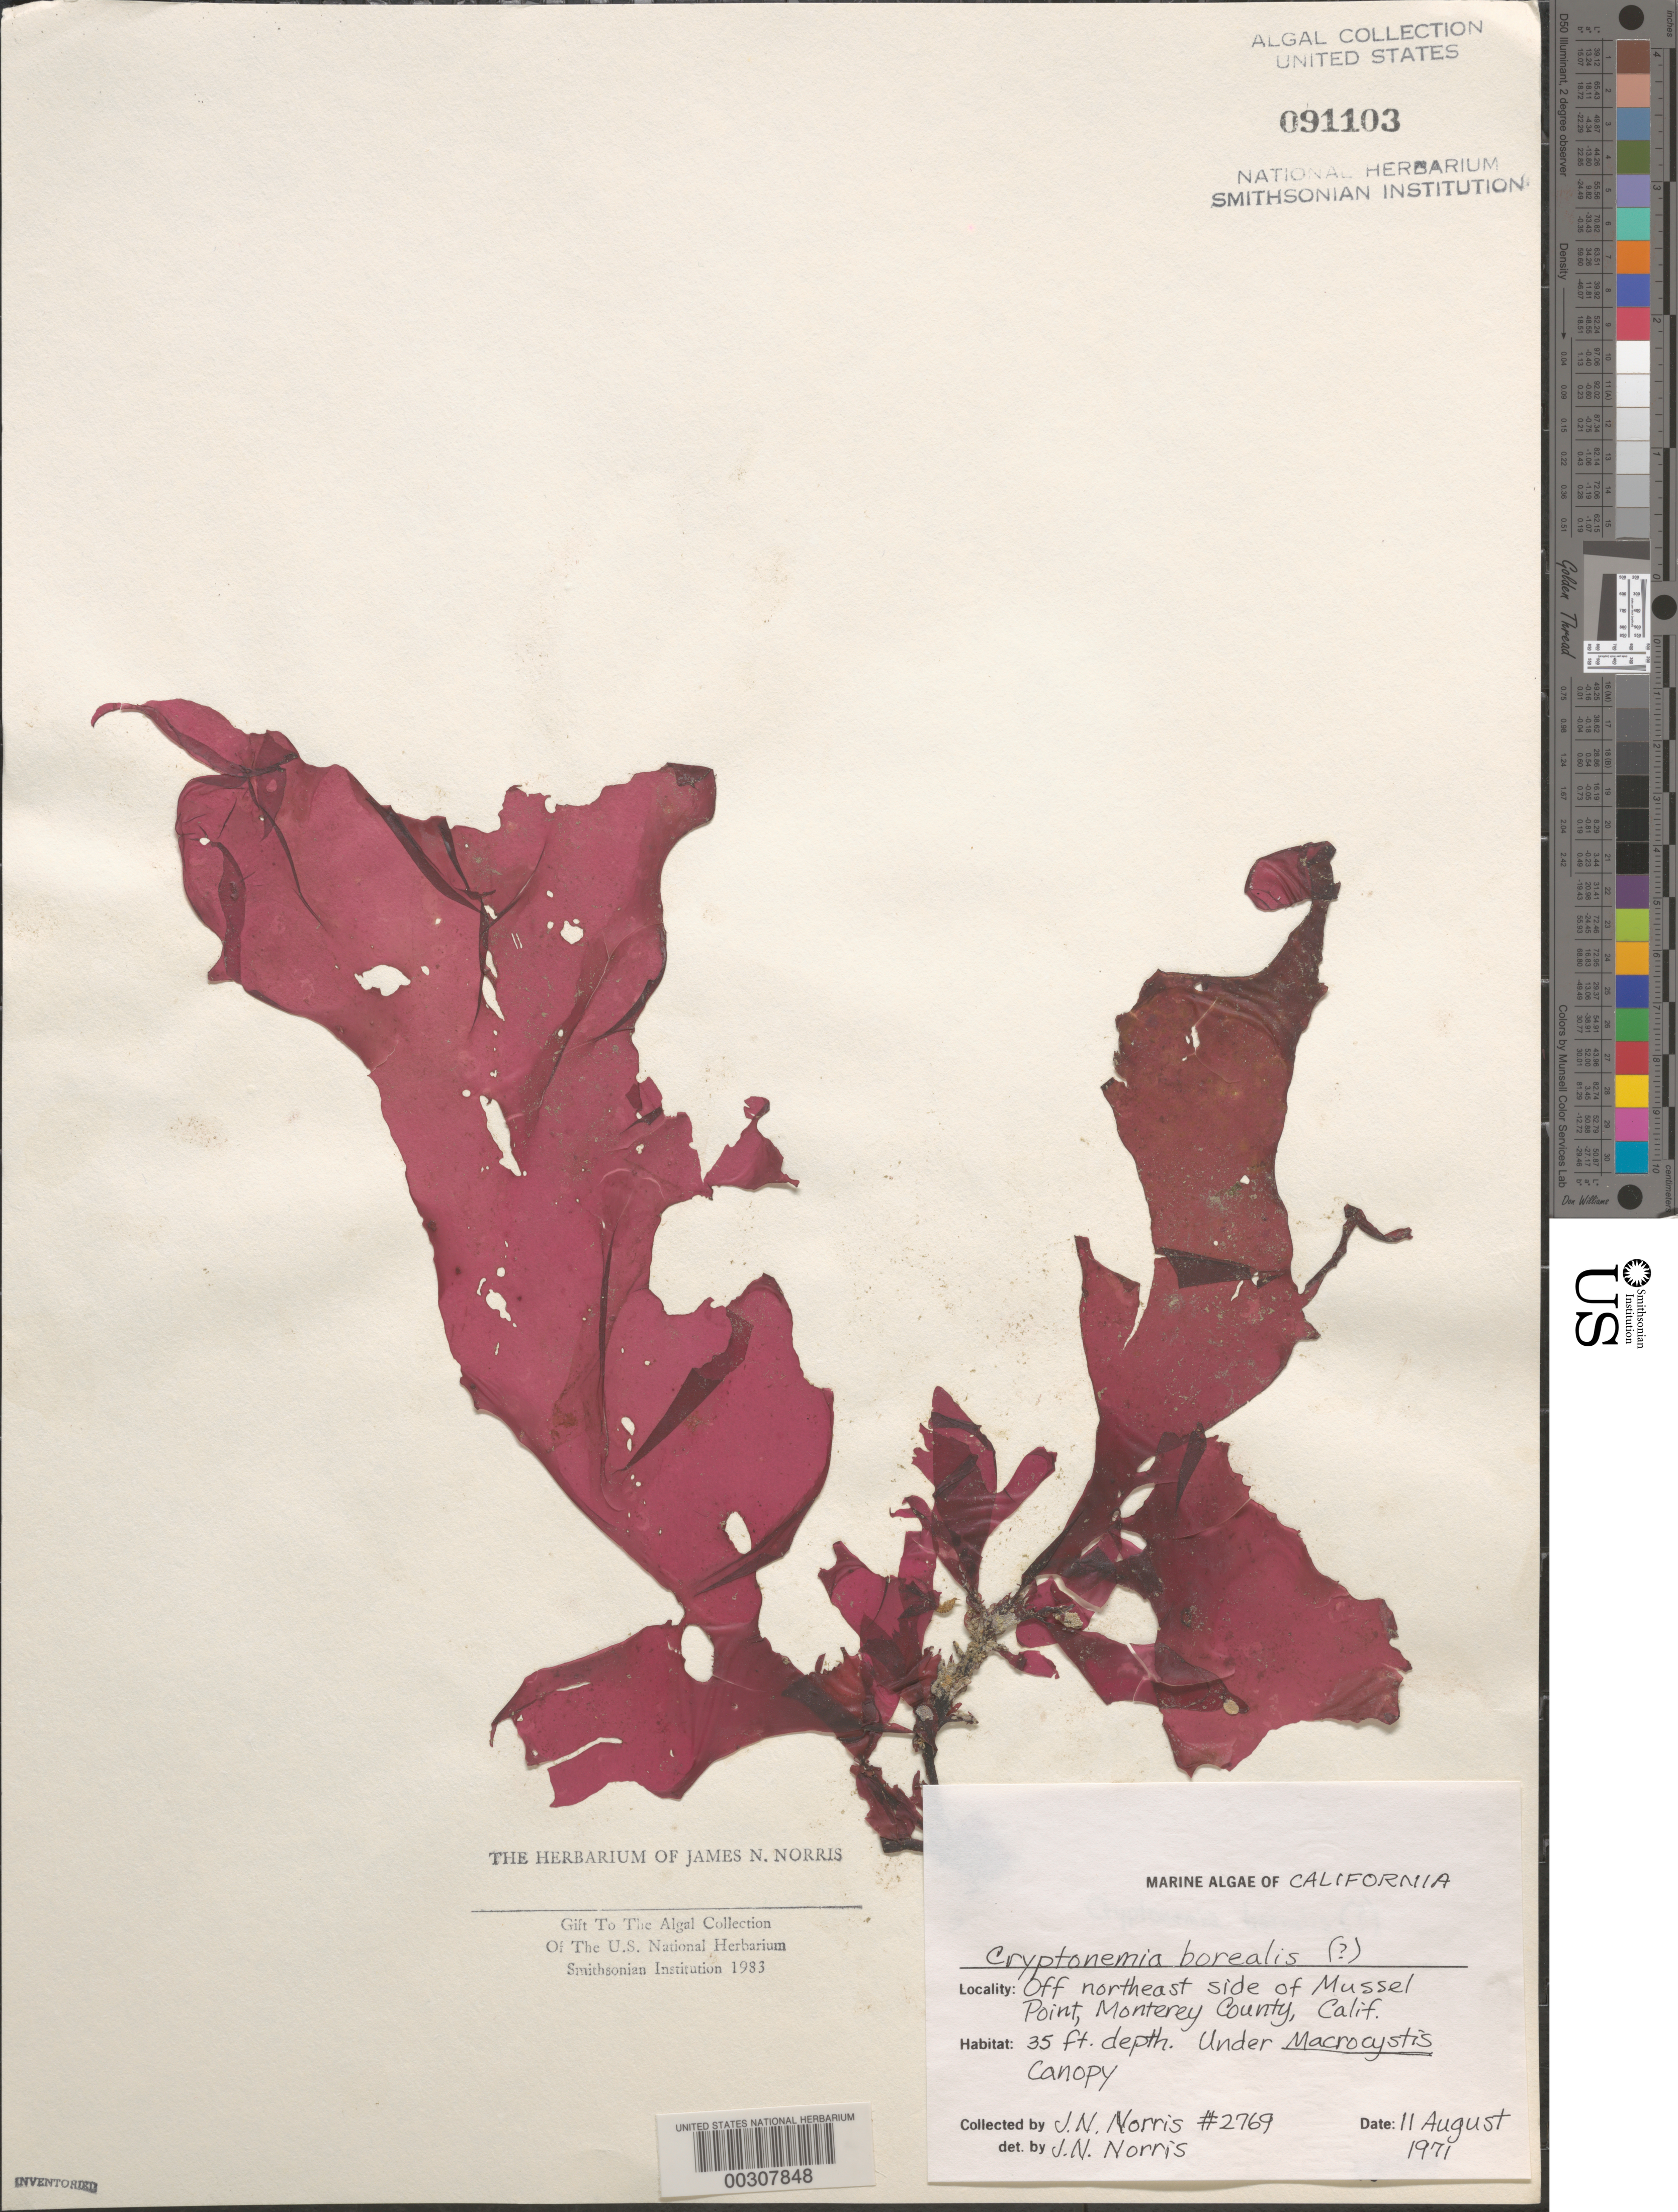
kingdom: Plantae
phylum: Rhodophyta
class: Florideophyceae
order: Halymeniales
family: Halymeniaceae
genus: Cryptonemia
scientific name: Cryptonemia borealis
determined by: Norris, James N.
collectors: J. N. Norris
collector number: JN-2769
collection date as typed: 11 Aug 1971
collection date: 1971-08-11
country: United States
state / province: California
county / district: Monterey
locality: Off Mussel Point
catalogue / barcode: US 91103